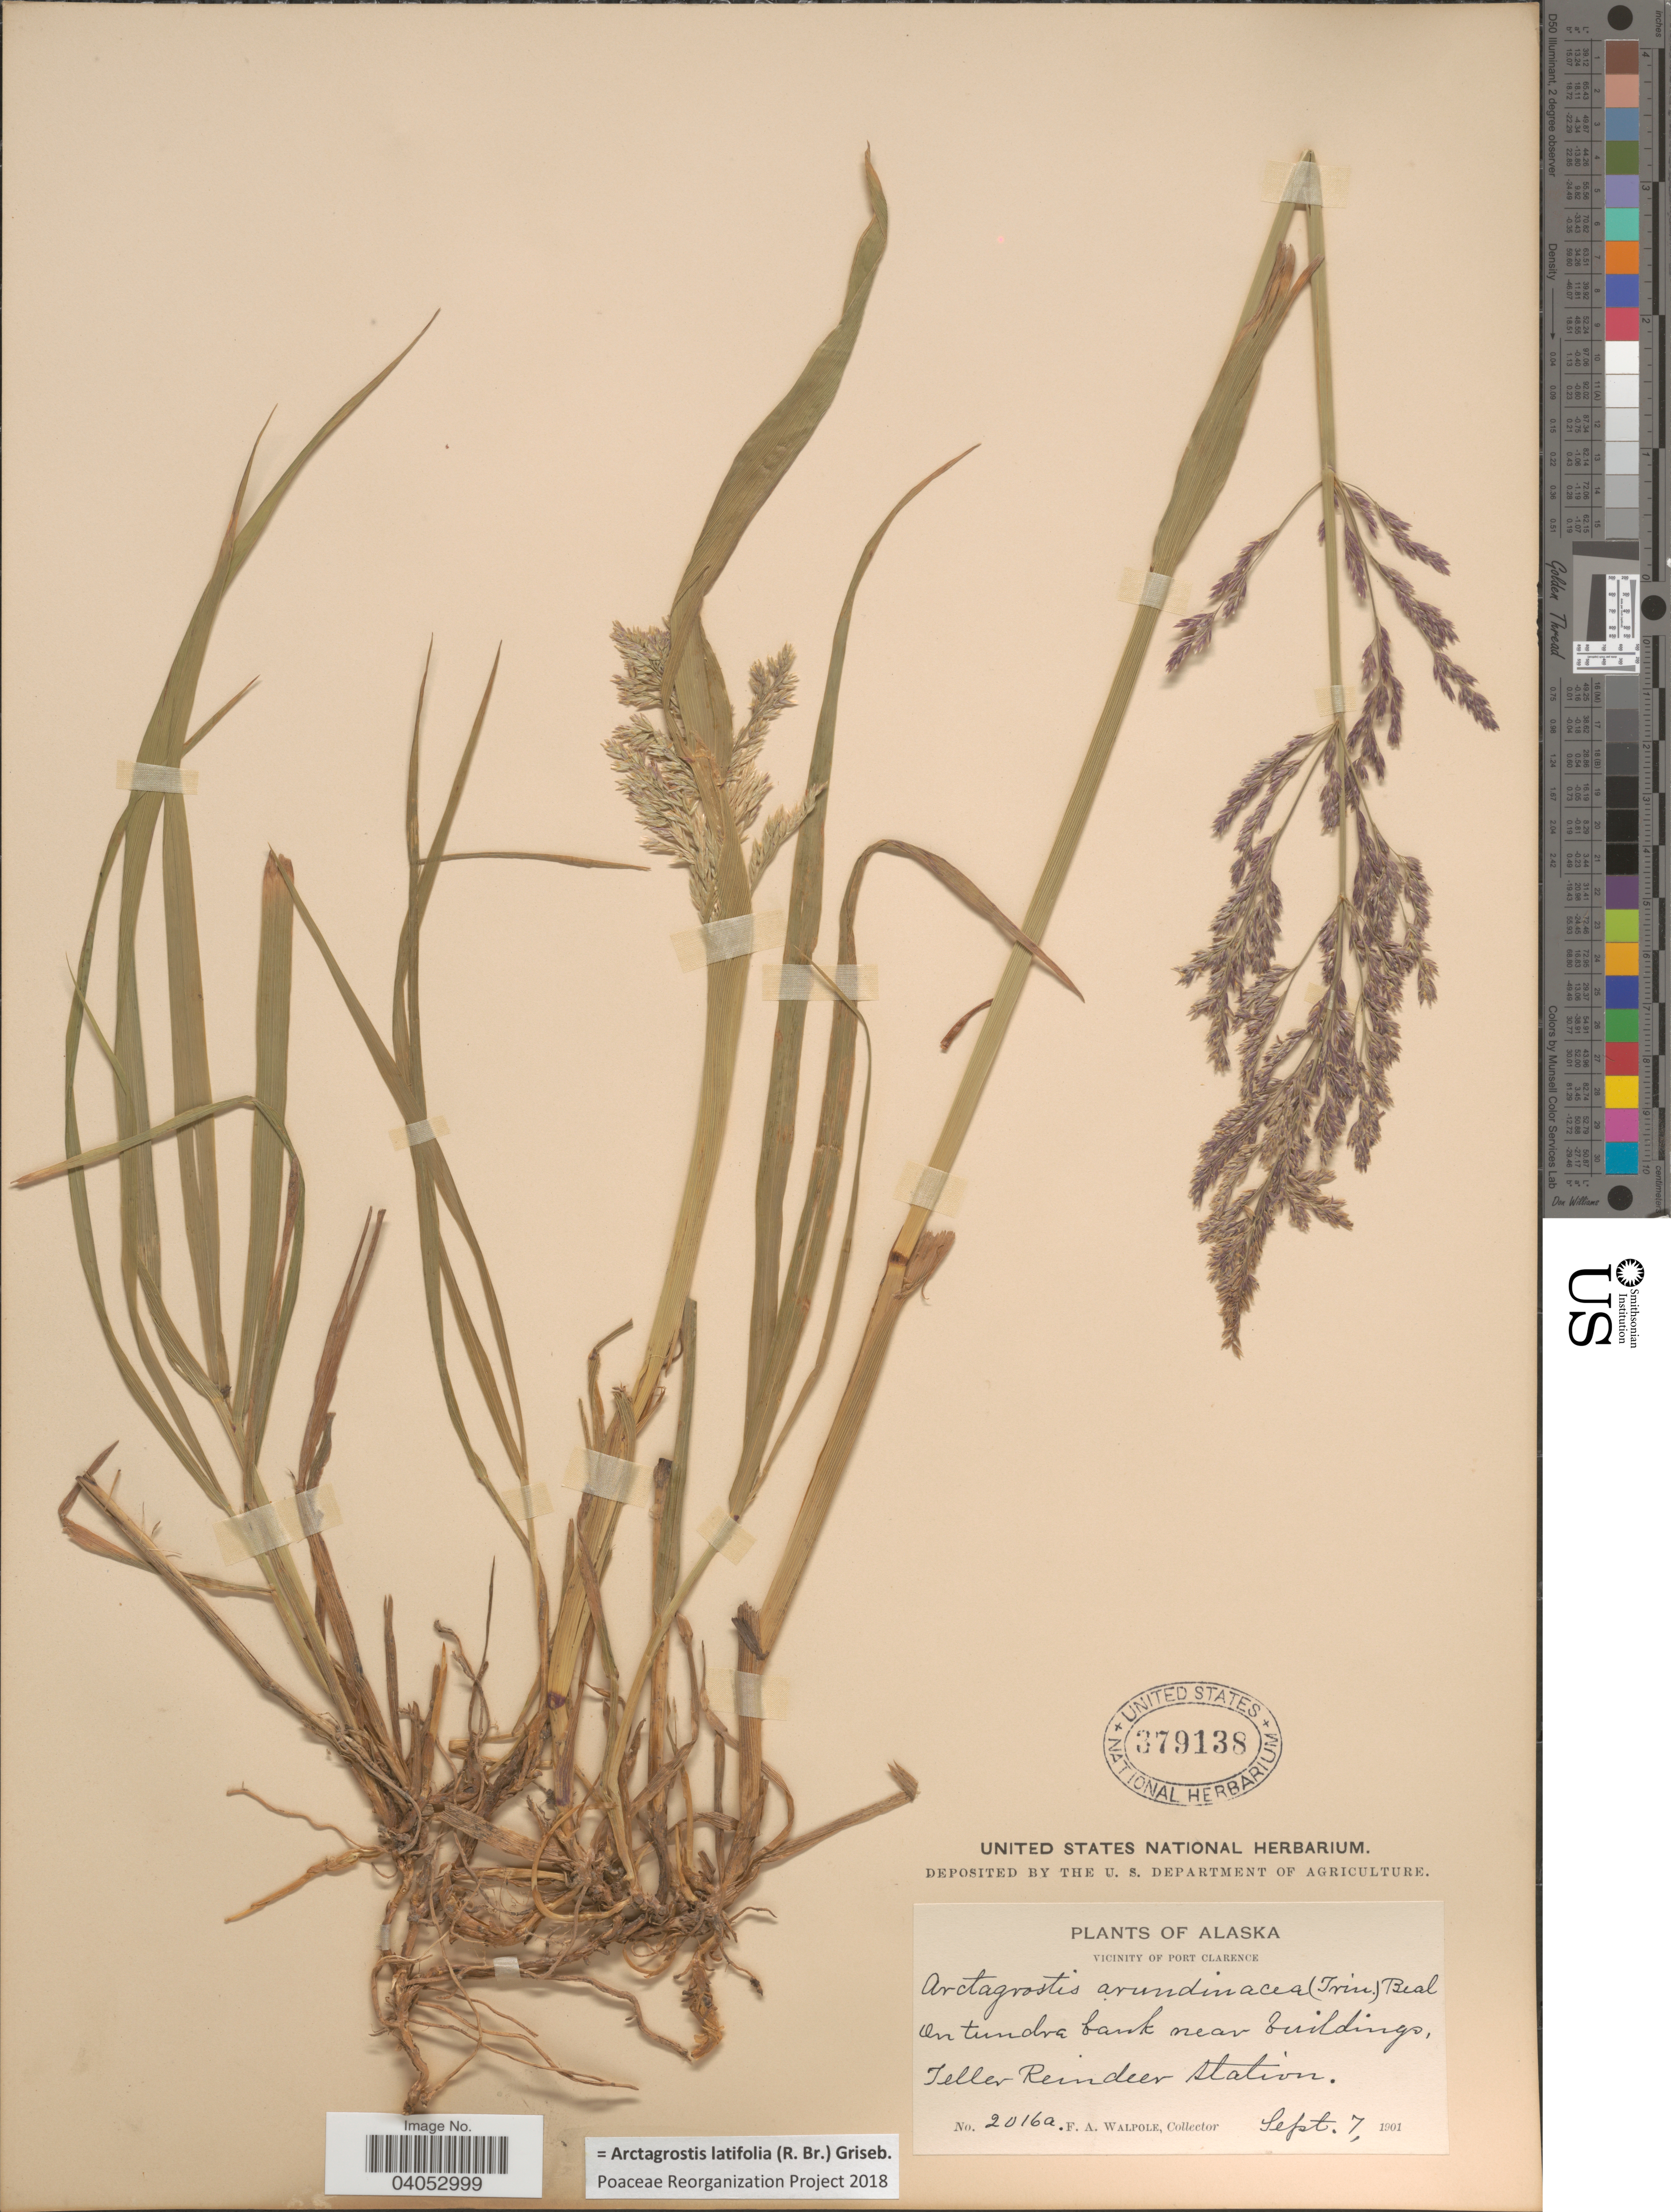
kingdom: Plantae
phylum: Tracheophyta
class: Liliopsida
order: Poales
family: Poaceae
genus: Arctagrostis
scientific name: Arctagrostis latifolia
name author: (R. Br.) Griseb.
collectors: F. Walpole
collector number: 2016a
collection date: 1901-09-07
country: United States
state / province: Alaska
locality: Vicinity of Port Clarence. On tundra bank near buildings, Teller Reindeer Station.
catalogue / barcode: US 379138